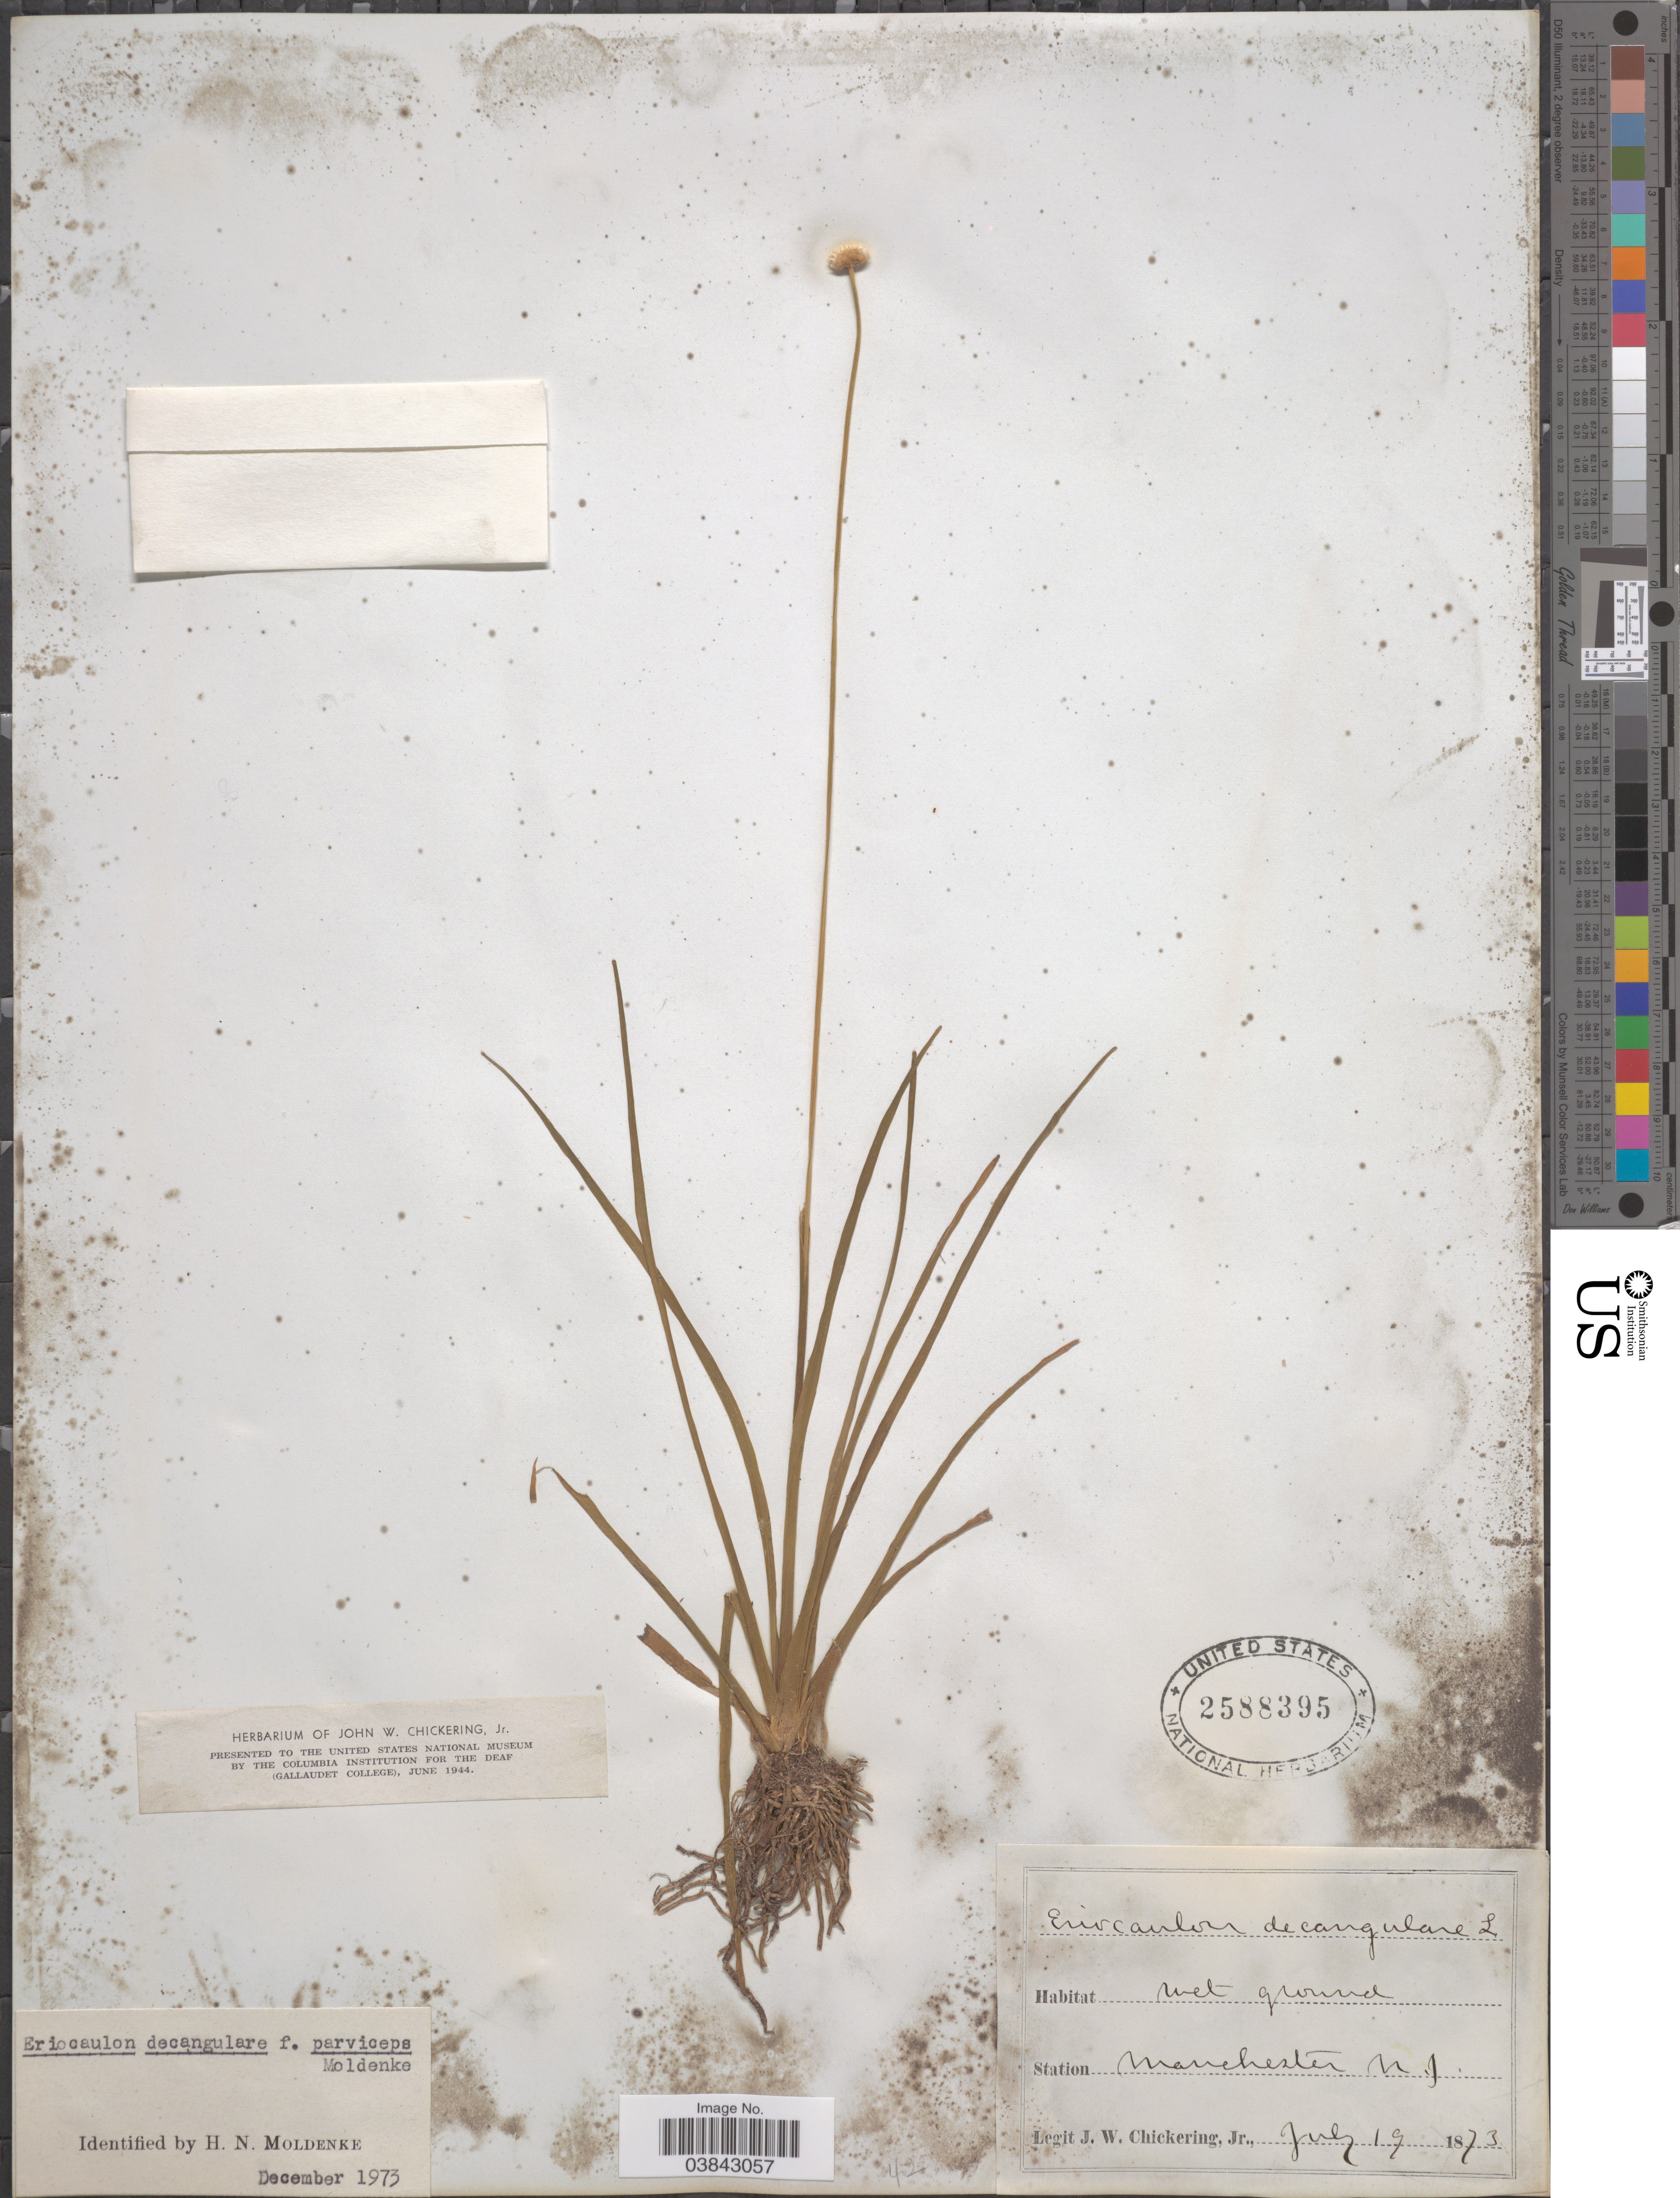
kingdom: Plantae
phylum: Tracheophyta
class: Liliopsida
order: Poales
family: Eriocaulaceae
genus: Eriocaulon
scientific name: Eriocaulon decangulare f. parviceps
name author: Moldenke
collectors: J. W. Chickering Jr.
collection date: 1873-07-19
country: United States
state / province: New Jersey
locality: Station. Manchester.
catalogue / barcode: US 2588395